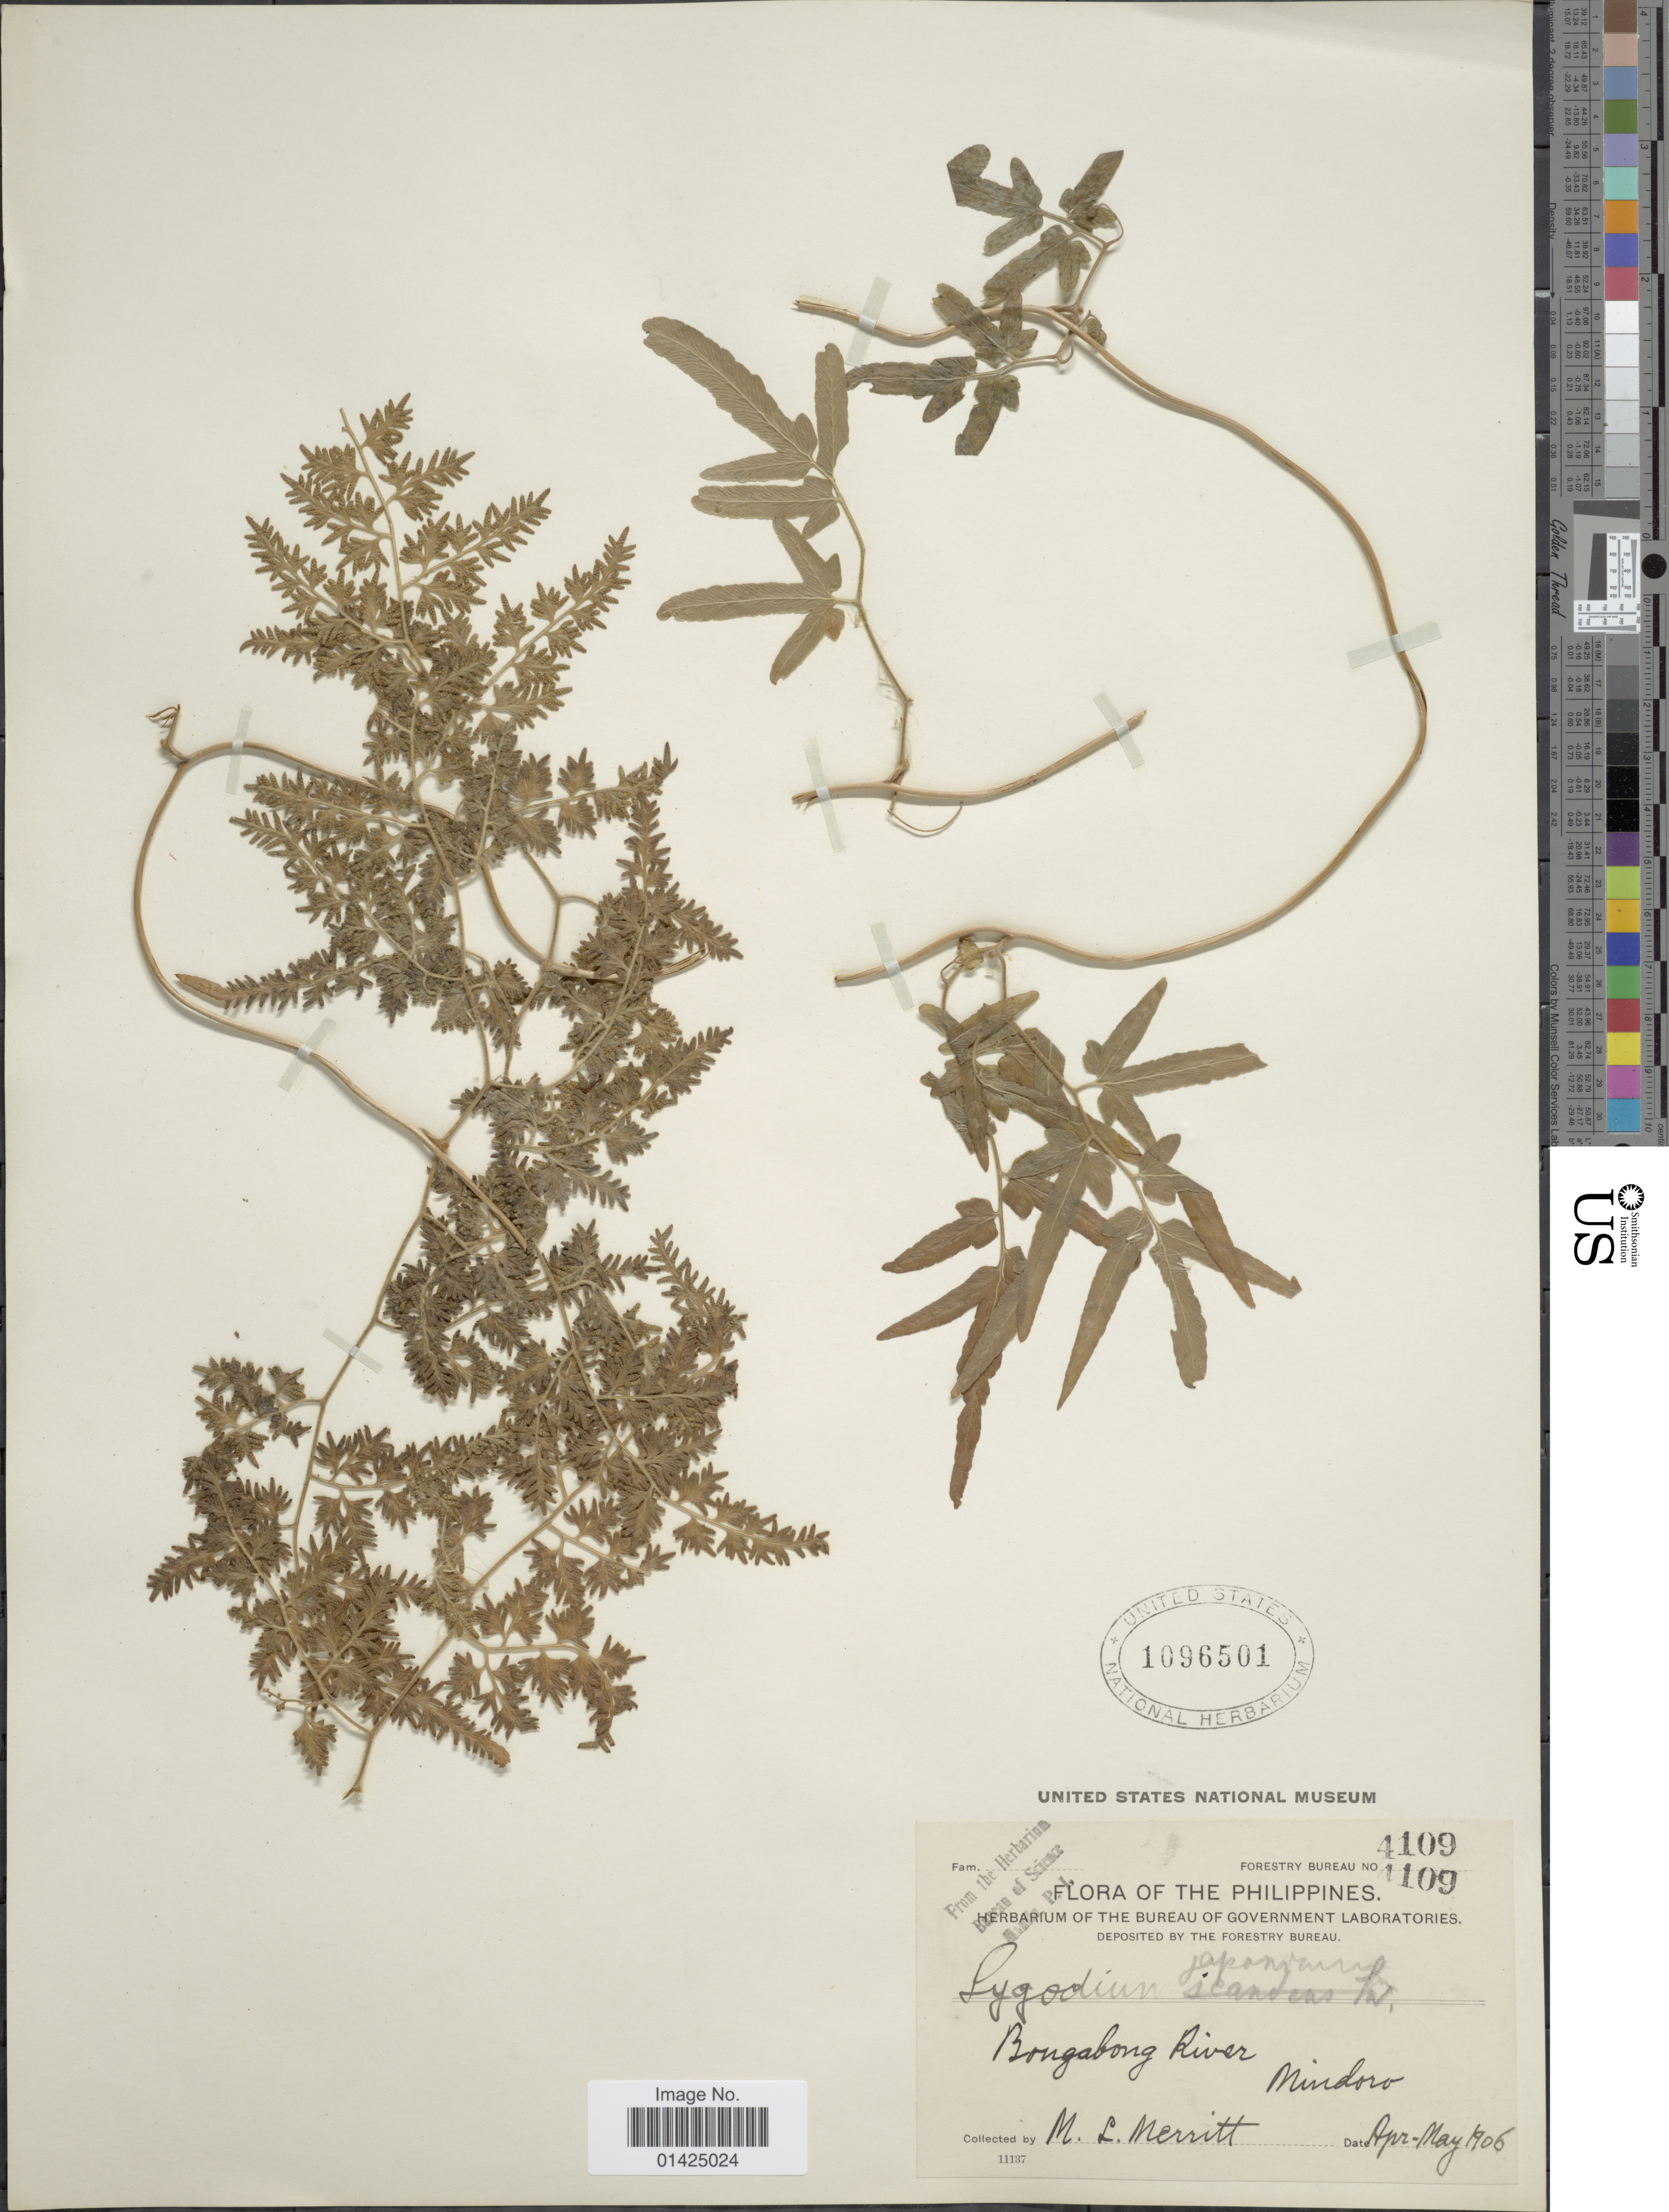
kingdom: Plantae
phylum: Tracheophyta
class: Polypodiopsida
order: Schizaeales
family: Lygodiaceae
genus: Lygodium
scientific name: Lygodium japonicum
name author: (Thunb.) Sw.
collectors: M. L. Merritt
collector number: Foresrty Bureau 4109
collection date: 1906-04/1906-05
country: Philippines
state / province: Mimaropa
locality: Bongabong River, Mindoro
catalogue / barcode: US 1096501